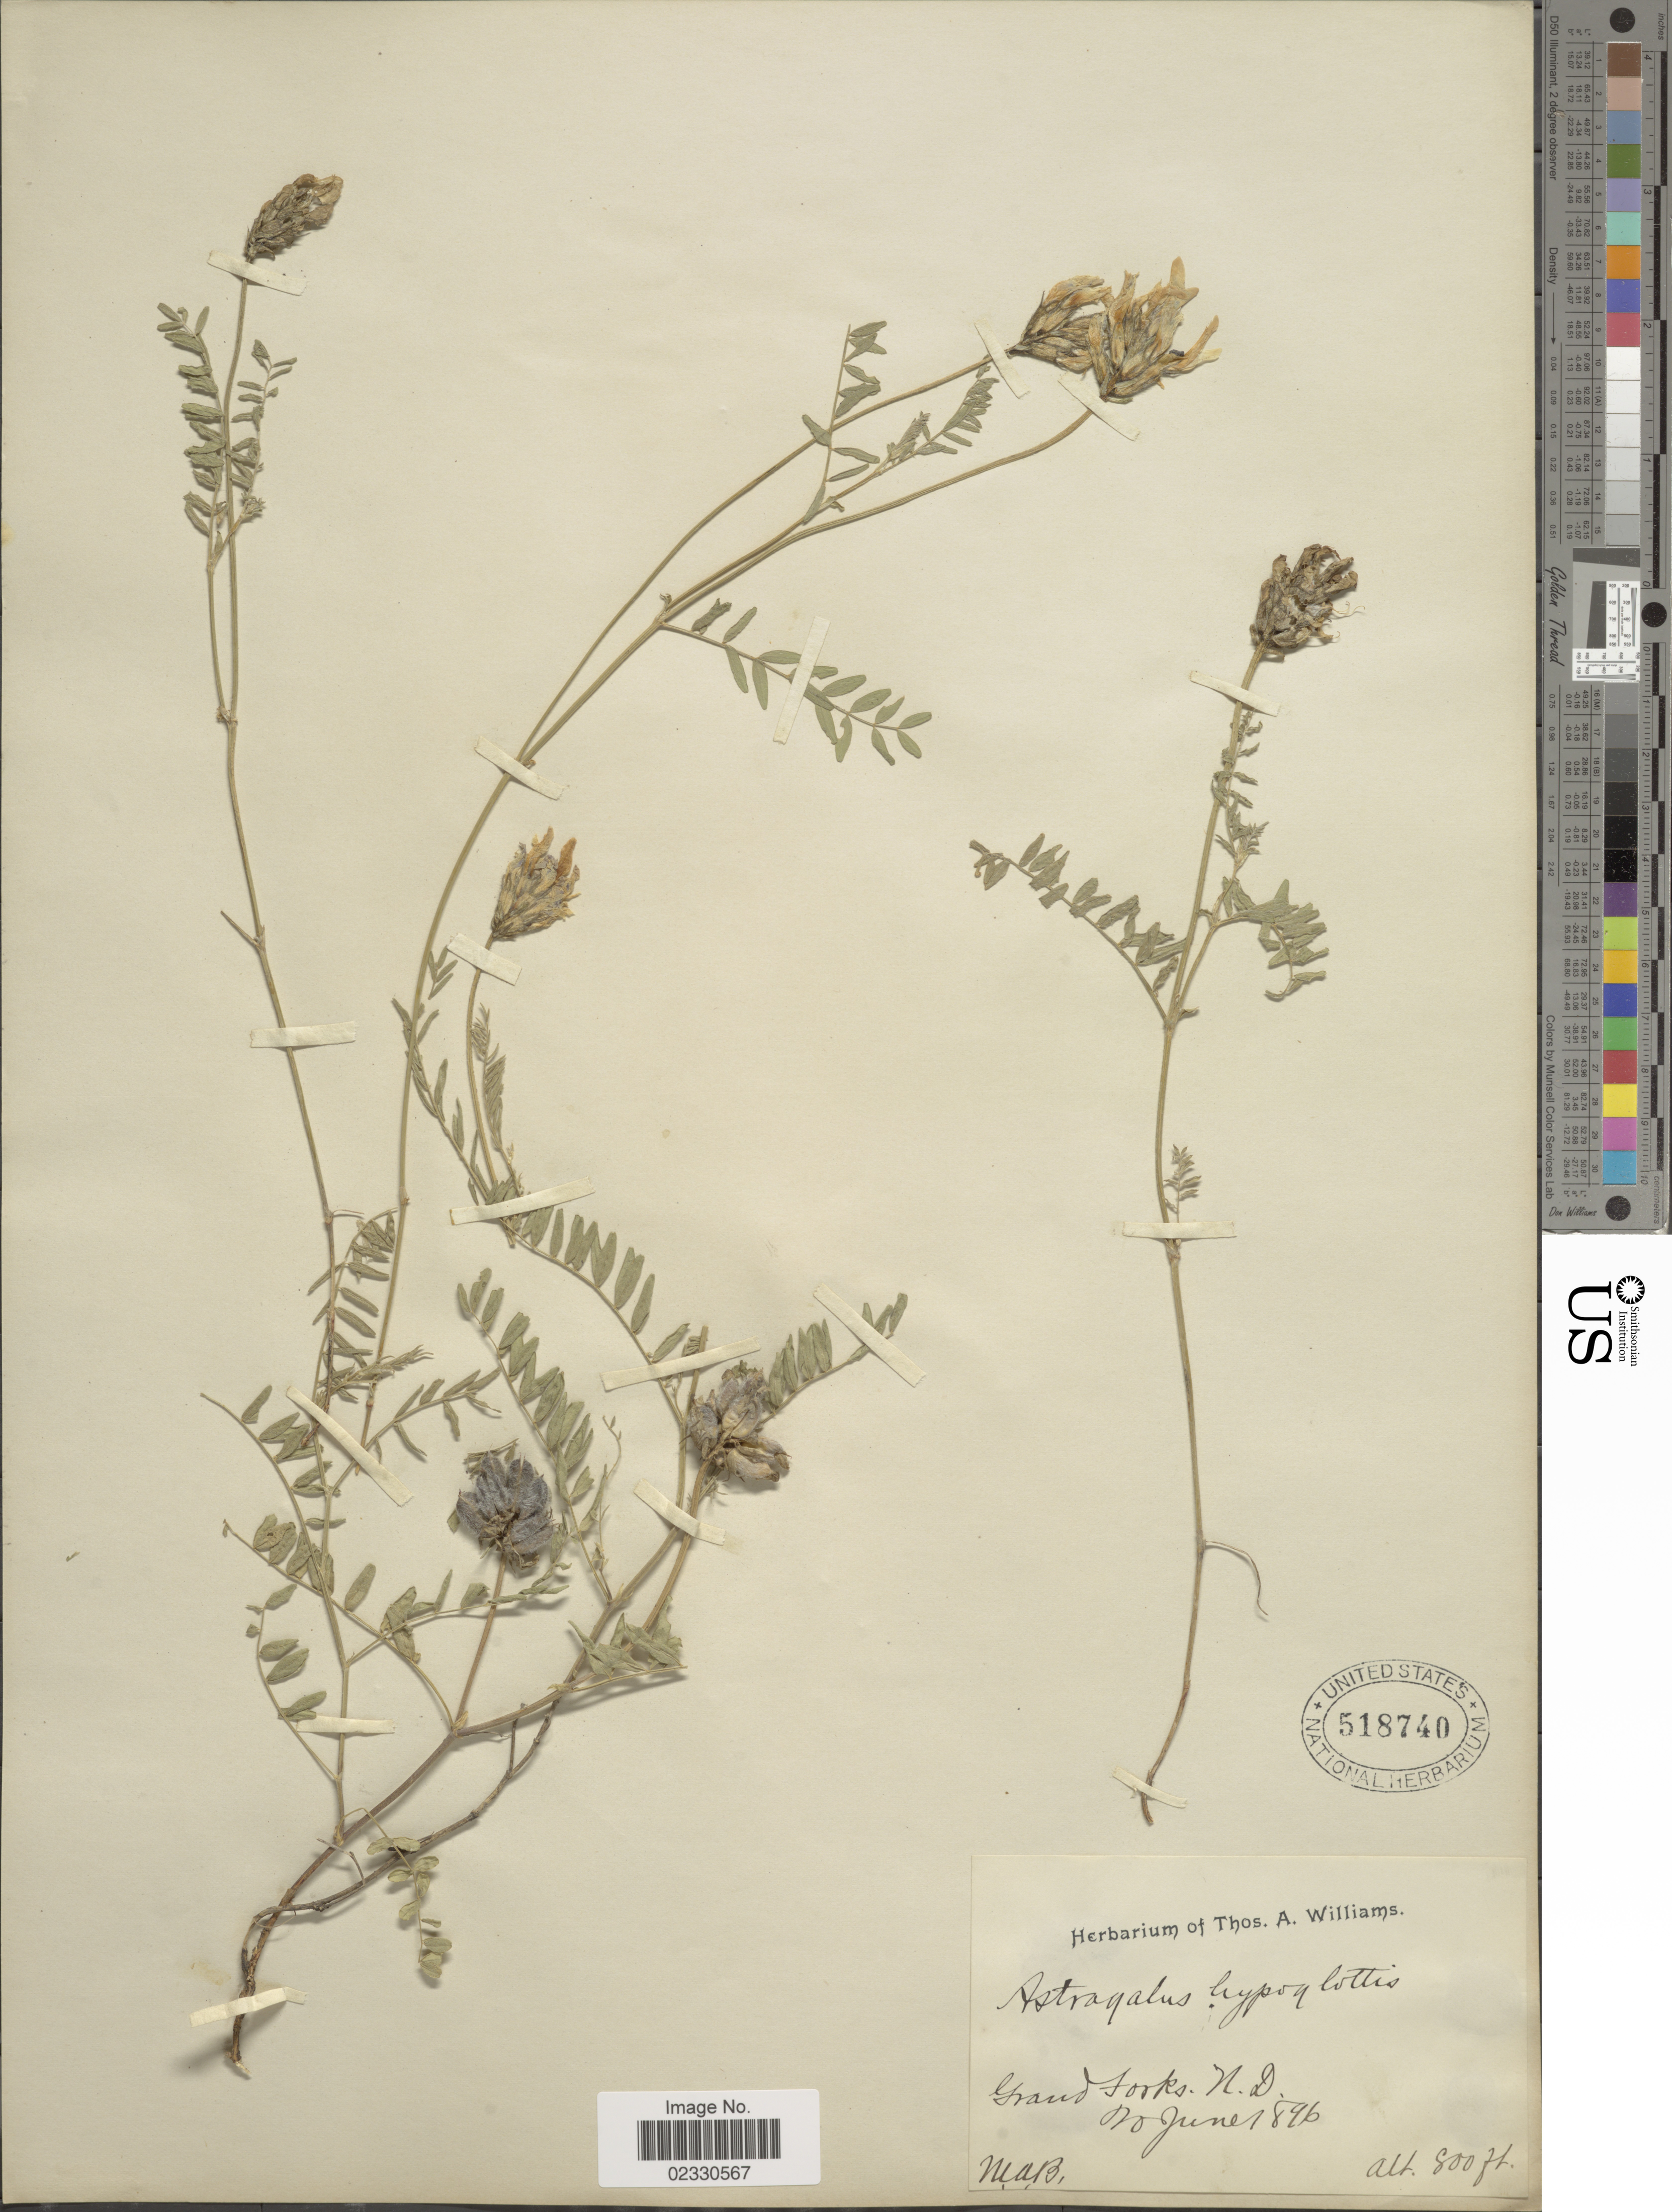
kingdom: Plantae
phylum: Tracheophyta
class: Magnoliopsida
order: Fabales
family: Fabaceae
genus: Astragalus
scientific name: Astragalus dasyglottis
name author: DC.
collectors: M. A. B.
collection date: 1896-06-20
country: United States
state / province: North Dakota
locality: Grand Forks, N. D.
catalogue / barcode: US 518740